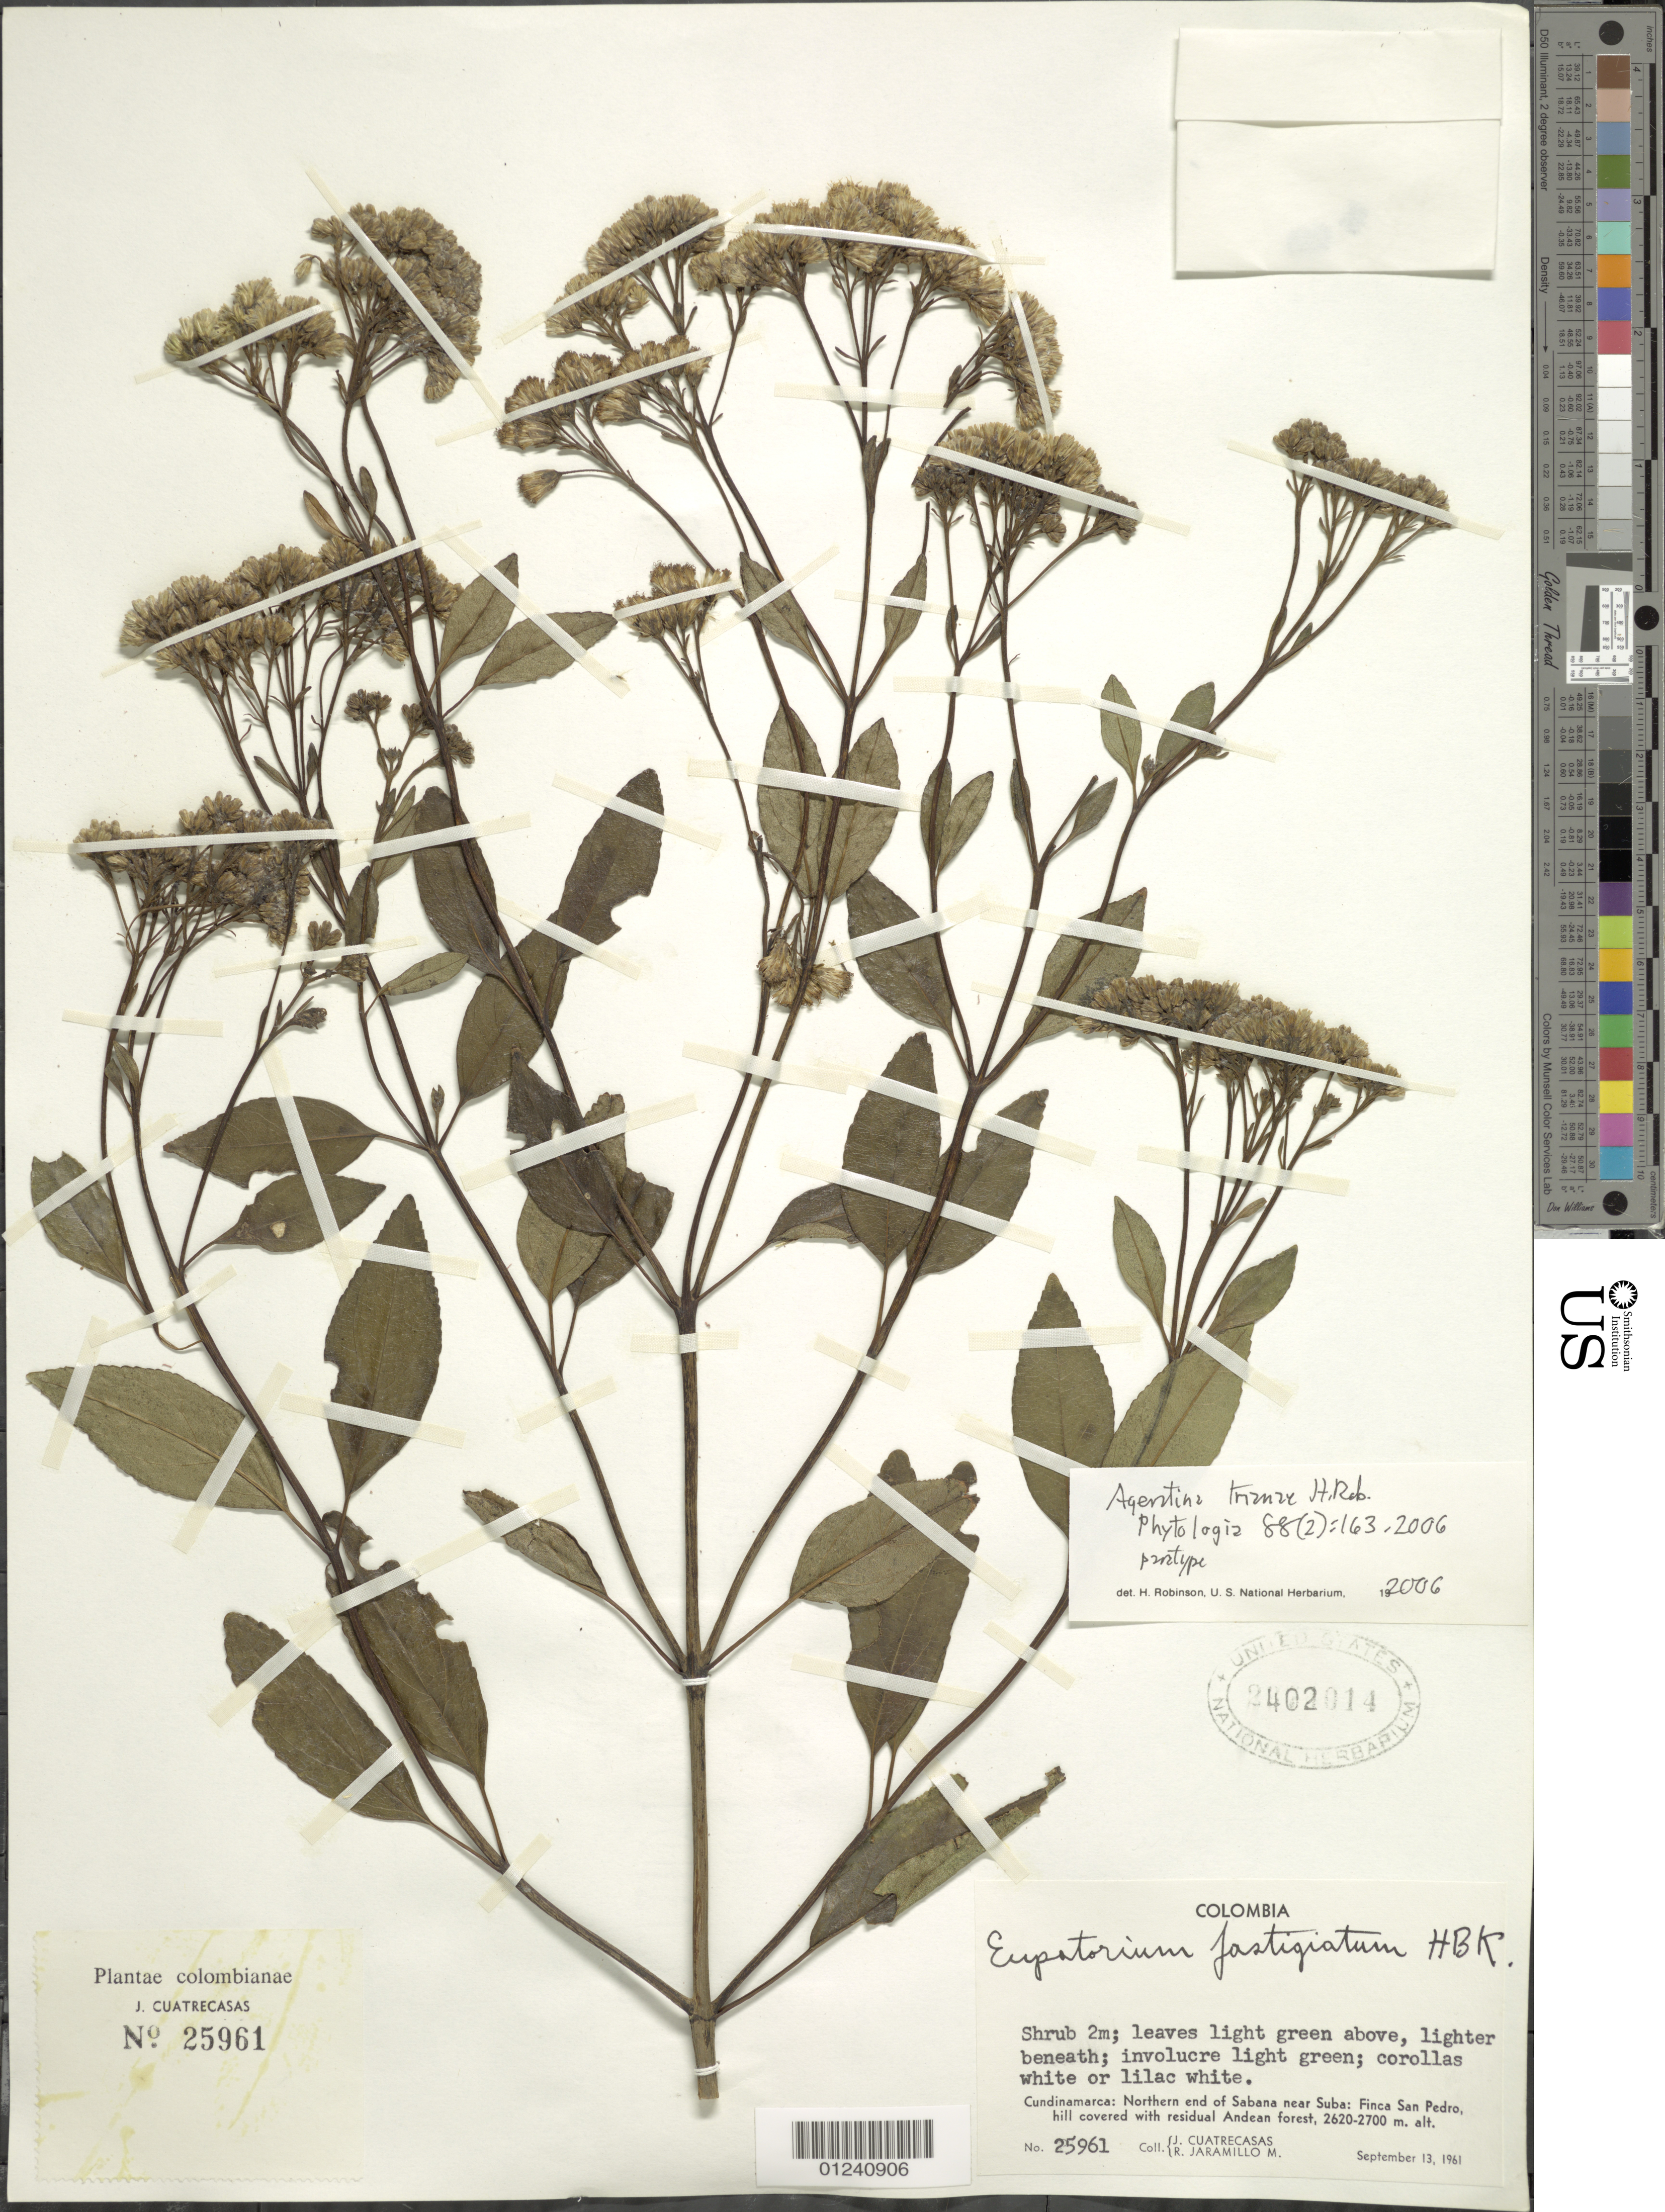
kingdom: Plantae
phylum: Tracheophyta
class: Magnoliopsida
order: Asterales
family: Asteraceae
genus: Ageratina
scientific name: Ageratina trianae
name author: H. Rob.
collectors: J. Cuatrecasas & R. Jaramillo M.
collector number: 25961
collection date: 1961-09-13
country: Colombia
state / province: Cundinamarca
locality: Northern end of Sabana near Suba: Finca San Pedro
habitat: hill covered with residual Andean forest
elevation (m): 2620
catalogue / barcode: US 2402014